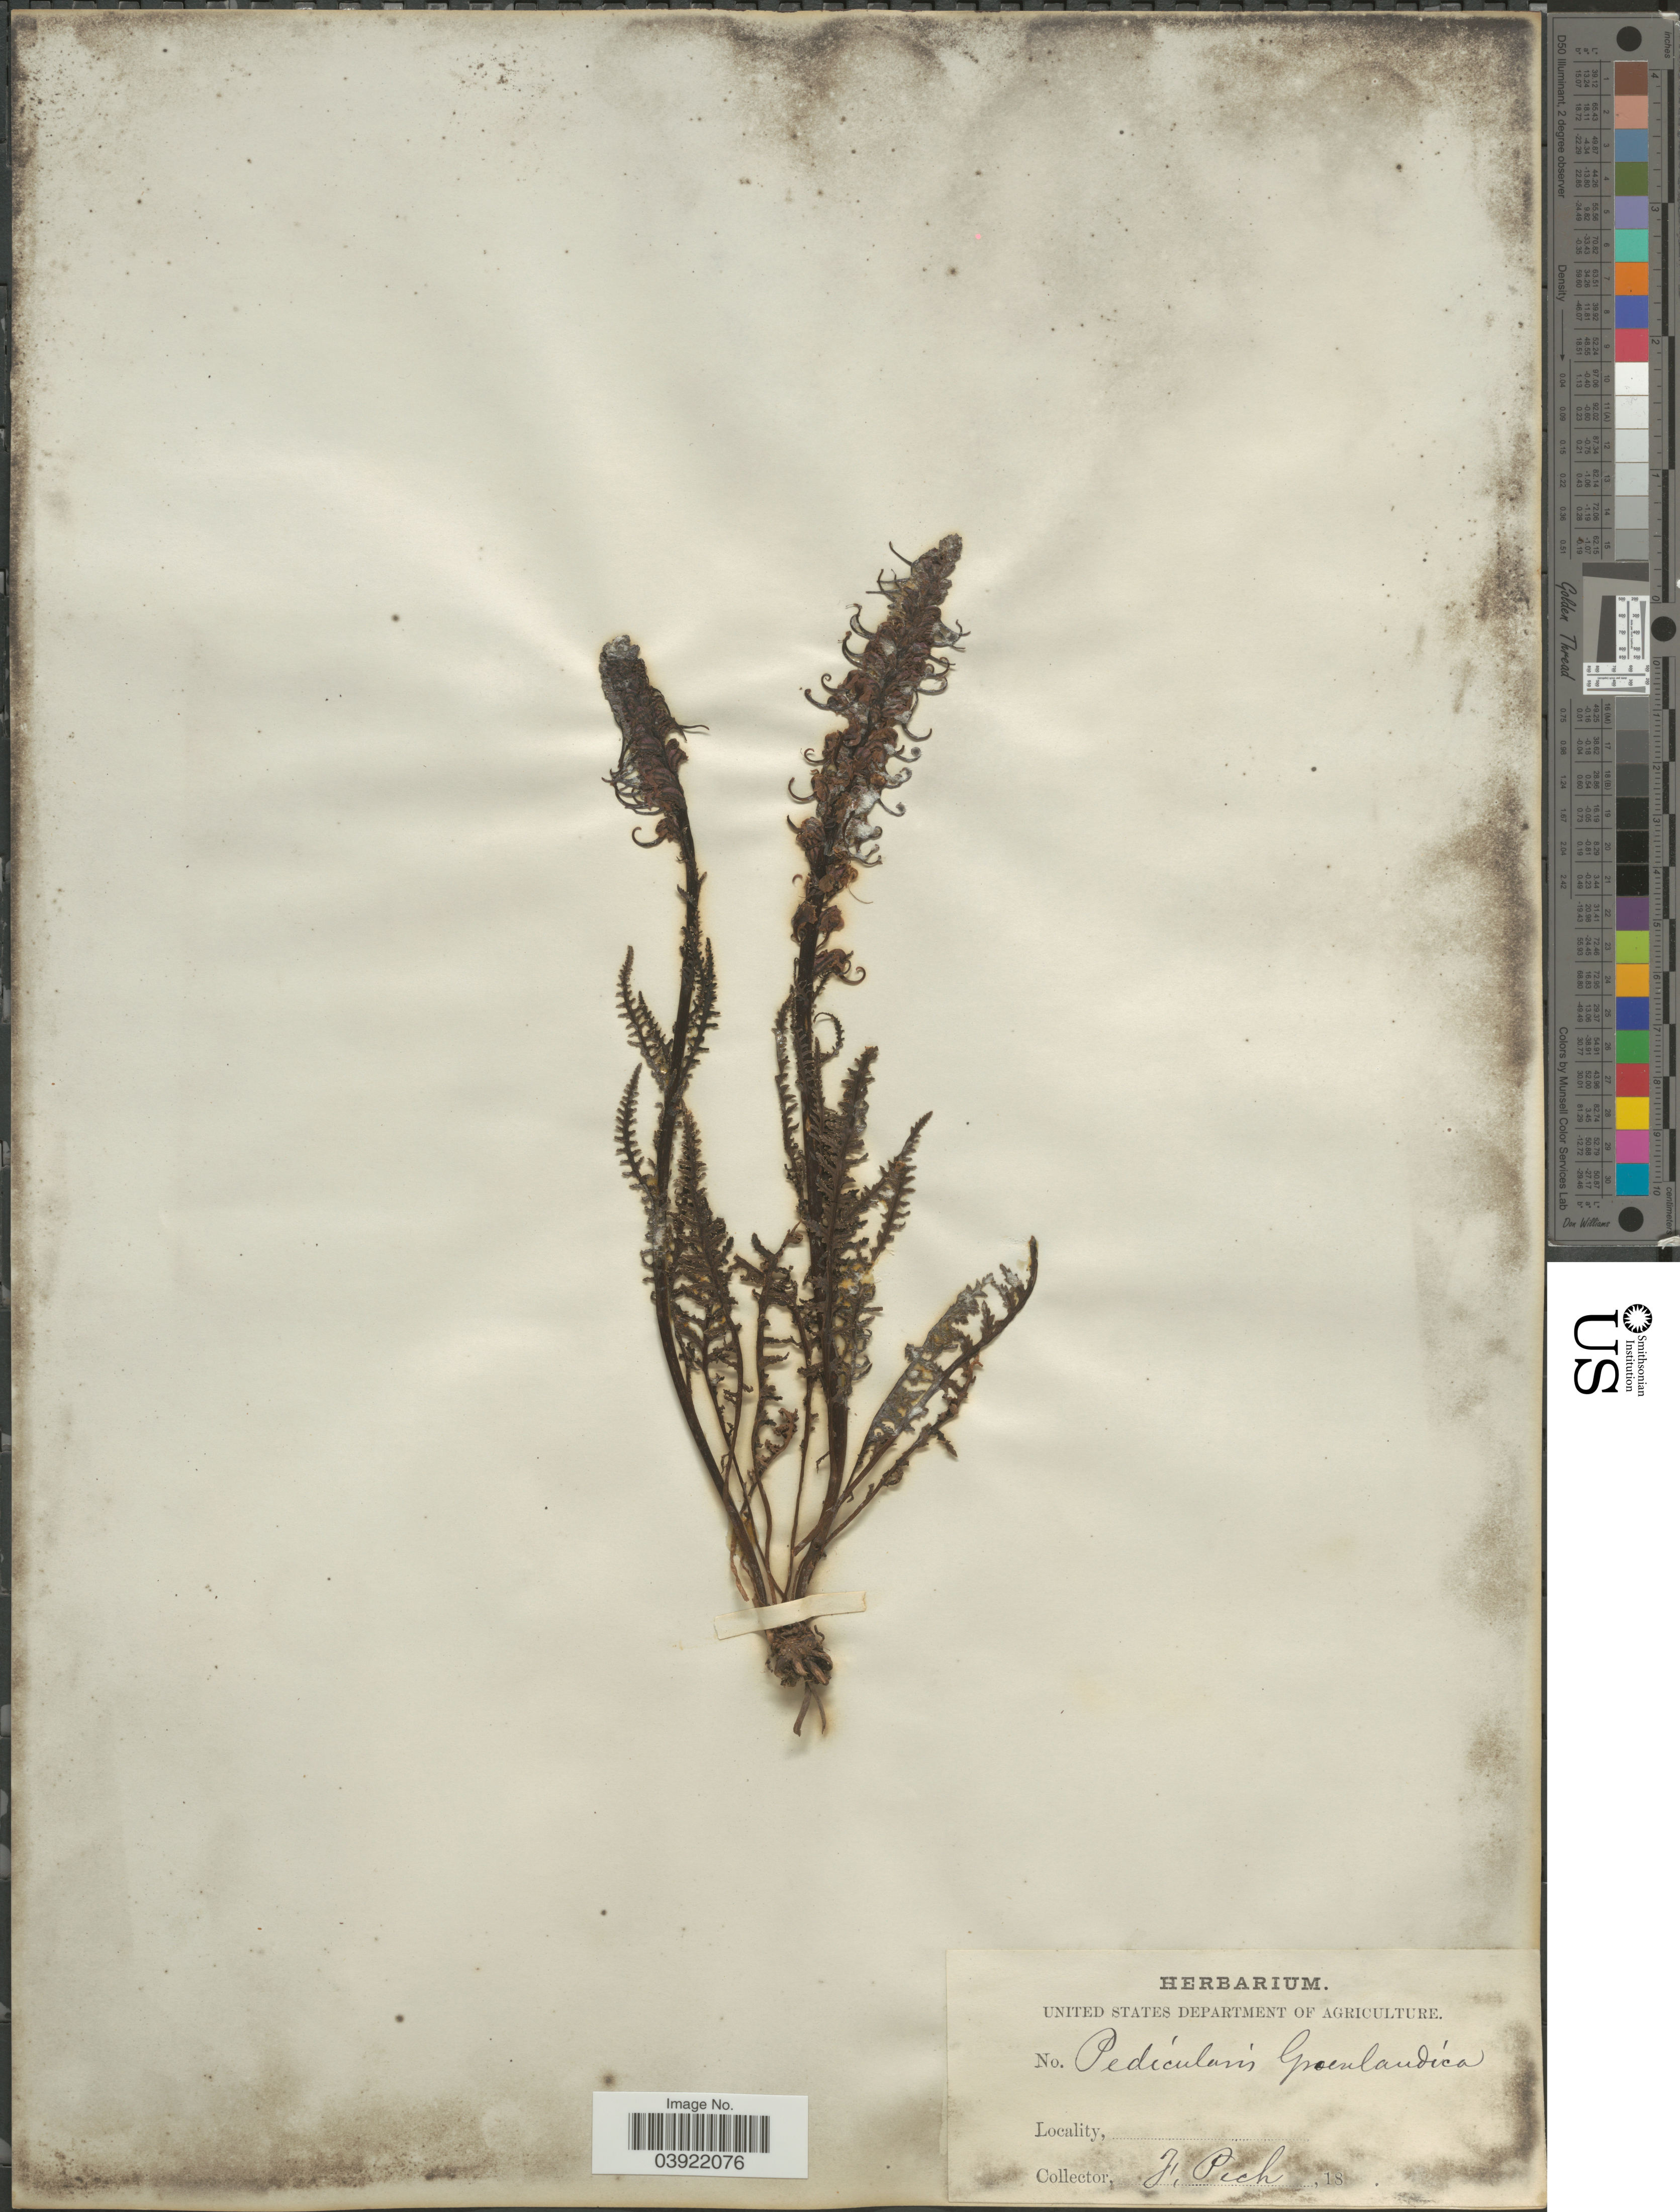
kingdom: Plantae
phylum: Tracheophyta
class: Magnoliopsida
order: Lamiales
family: Orobanchaceae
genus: Pedicularis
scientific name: Pedicularis groenlandica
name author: Retz.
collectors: J. Pech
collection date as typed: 18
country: United States